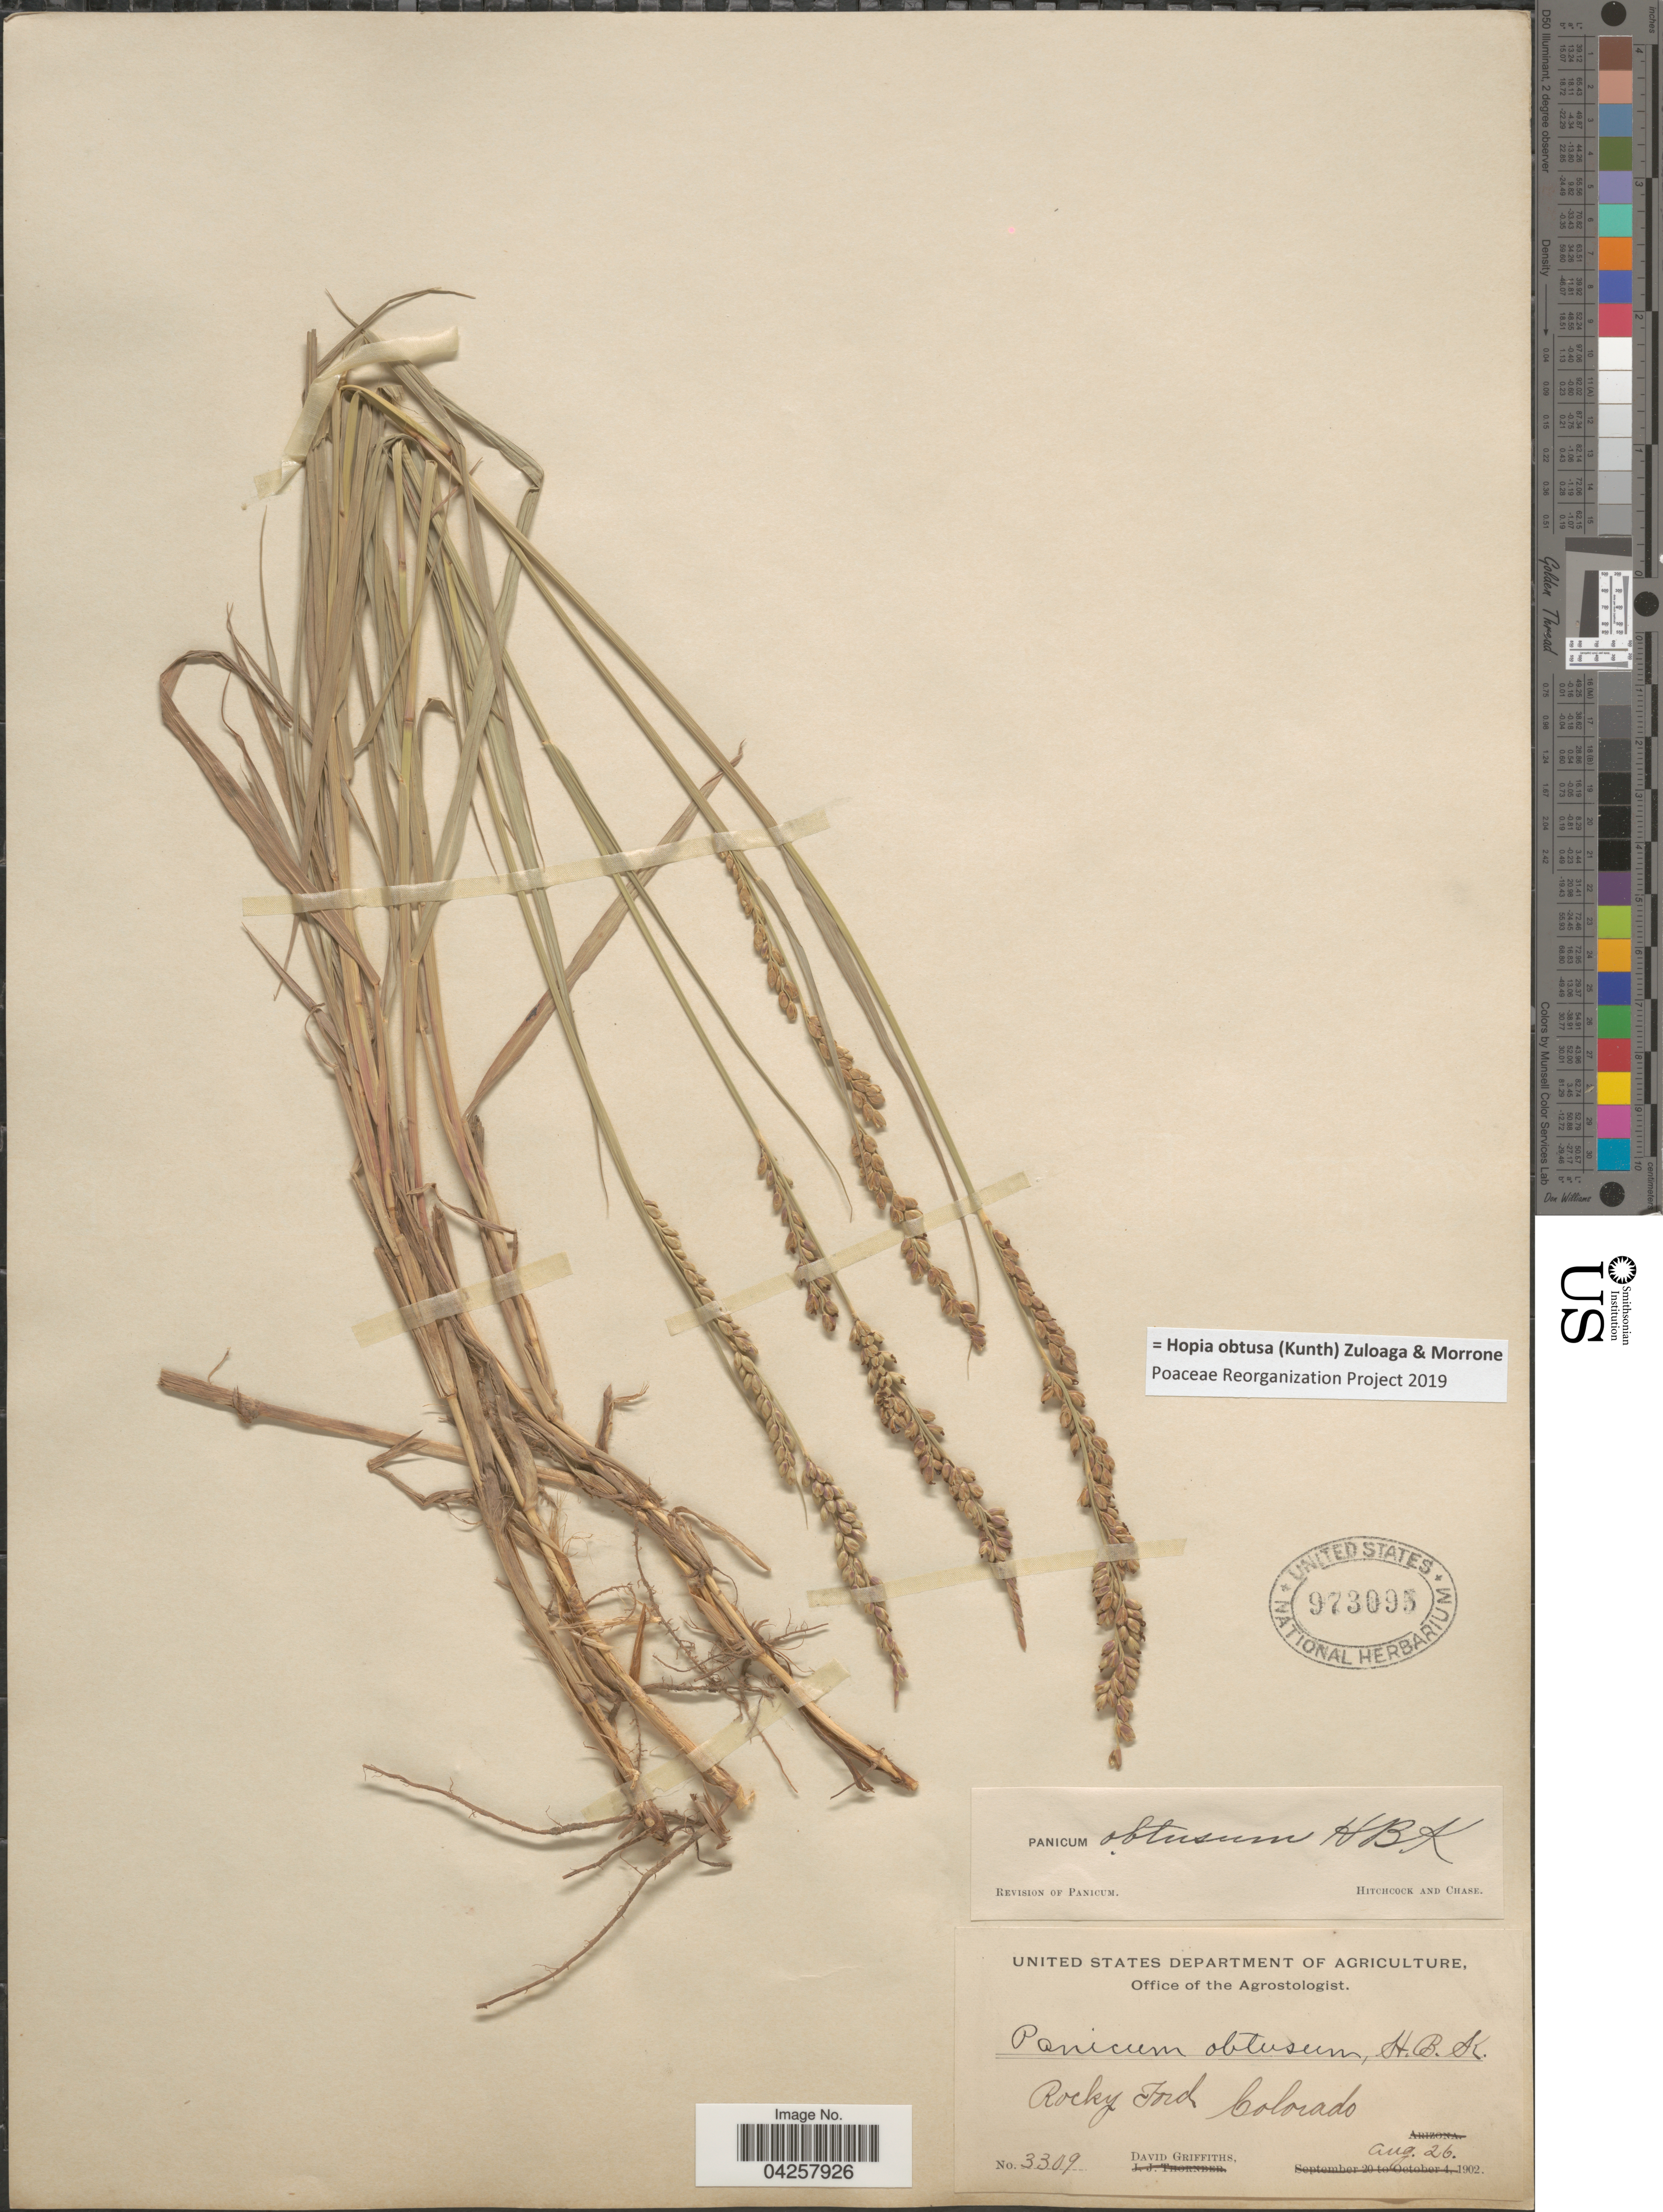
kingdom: Plantae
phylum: Tracheophyta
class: Liliopsida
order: Poales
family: Poaceae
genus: Hopia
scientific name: Hopia obtusa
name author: (Kunth) Zuloaga & Morrone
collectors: D. Griffiths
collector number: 3309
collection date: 1902-08-26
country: United States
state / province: Colorado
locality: Rocky Ford.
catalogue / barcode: US 973095